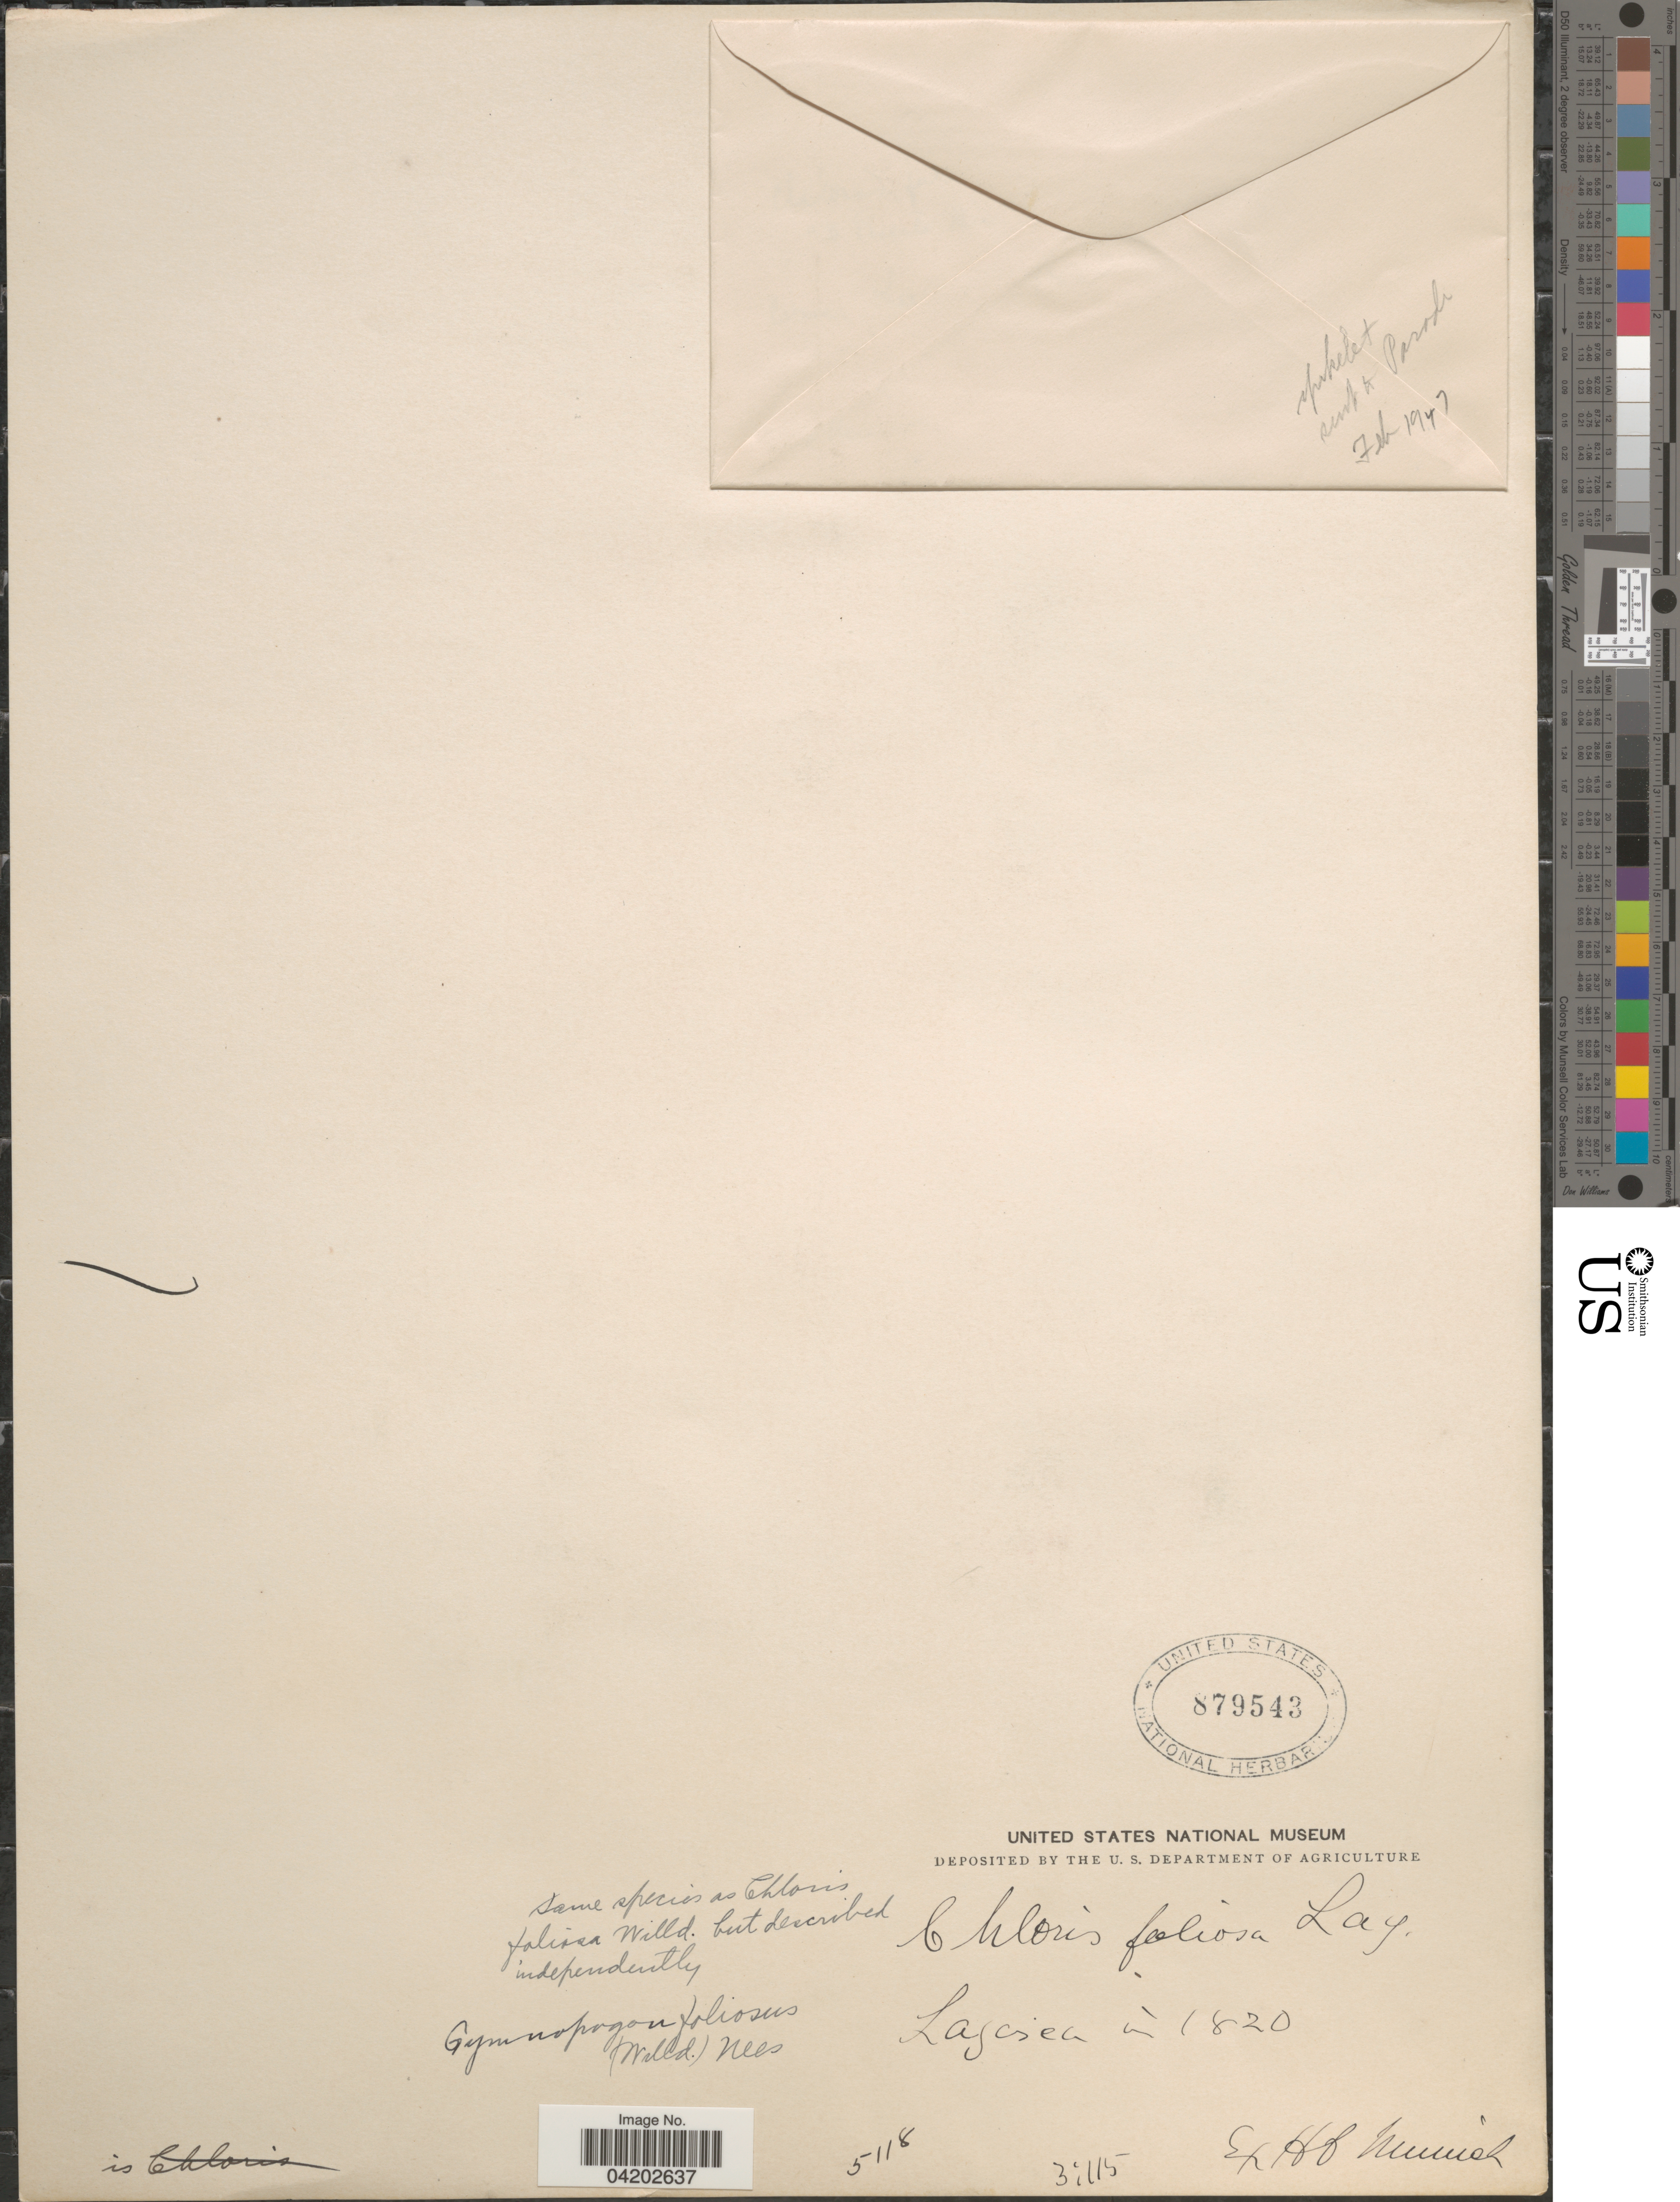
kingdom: Plantae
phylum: Tracheophyta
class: Liliopsida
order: Poales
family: Poaceae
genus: Gymnopogon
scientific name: Gymnopogon foliosus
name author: (Willd.) Nees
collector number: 5118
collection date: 1820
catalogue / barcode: US 879543